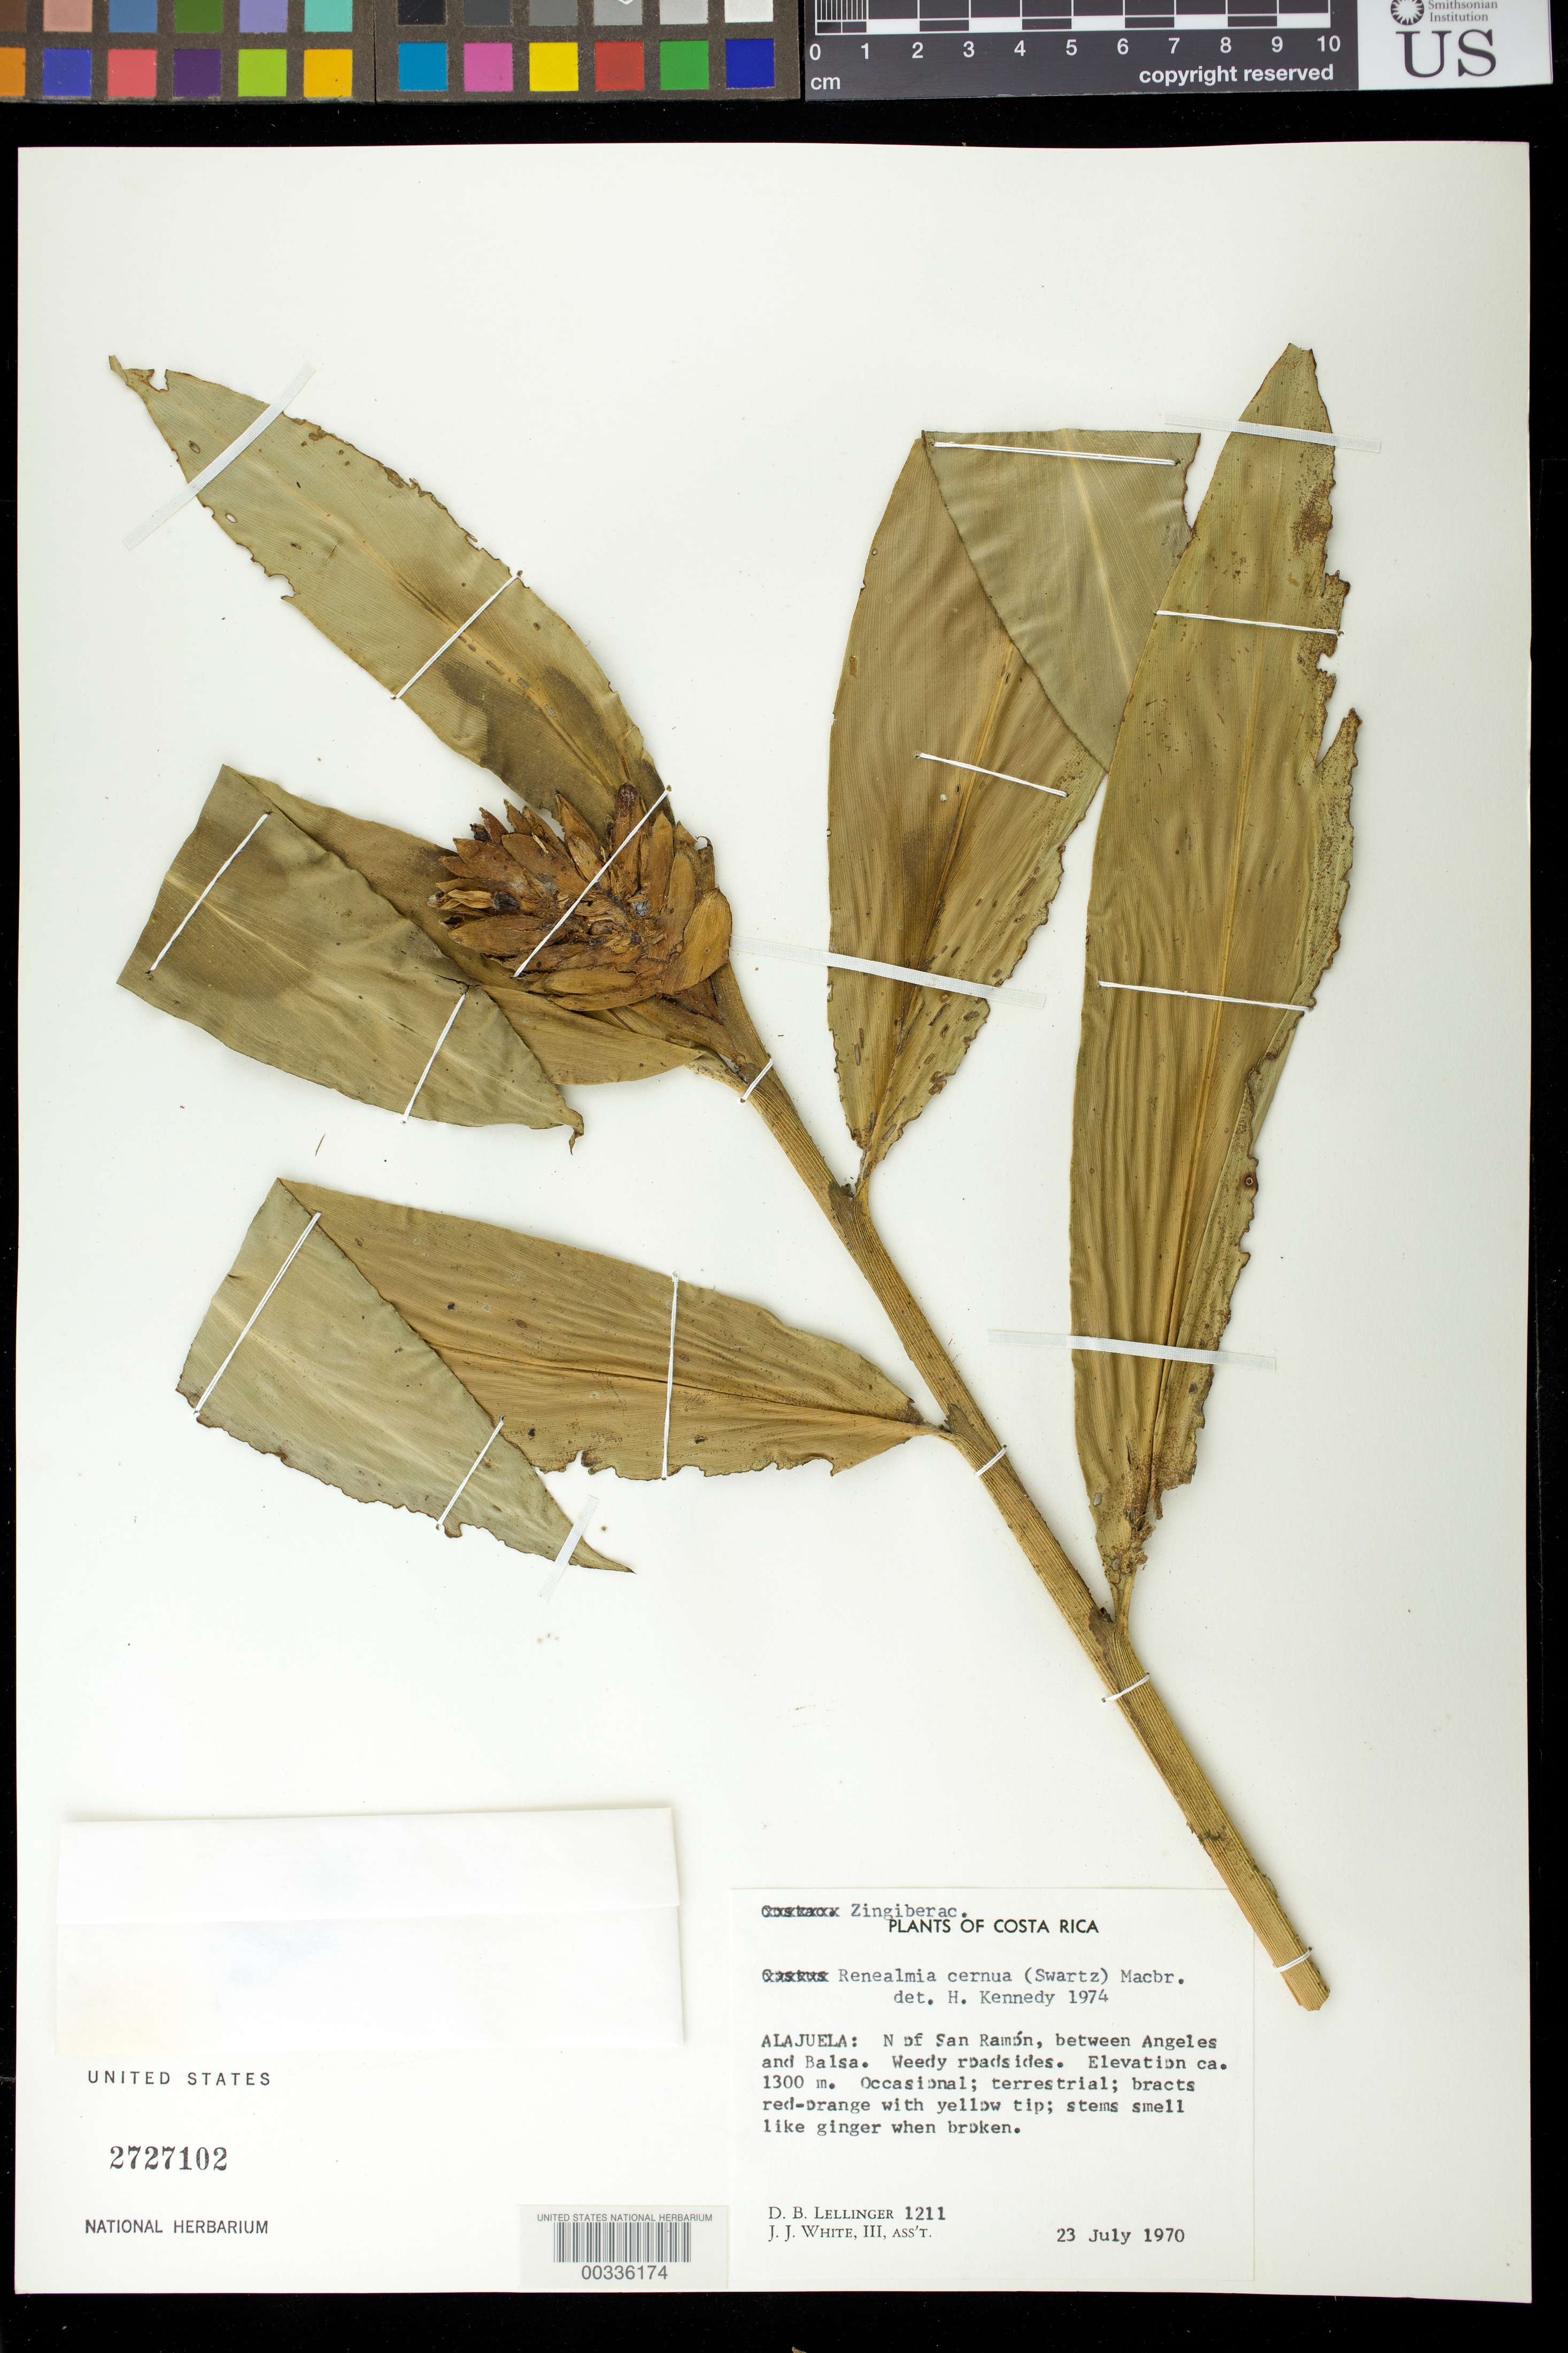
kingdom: Plantae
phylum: Tracheophyta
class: Liliopsida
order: Zingiberales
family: Zingiberaceae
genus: Renealmia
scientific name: Renealmia cernua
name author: (Sw. ex Roem. & Schult.) J.F. Macbr.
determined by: Kennedy, Helen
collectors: D. B. Lellinger & J. J. White III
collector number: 1211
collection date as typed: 23 Jul 1970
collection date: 1970-07-23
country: Costa Rica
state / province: Alajuela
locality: N of San Ramon, between Angeles and Balsa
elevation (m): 1300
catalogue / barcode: US 2727102